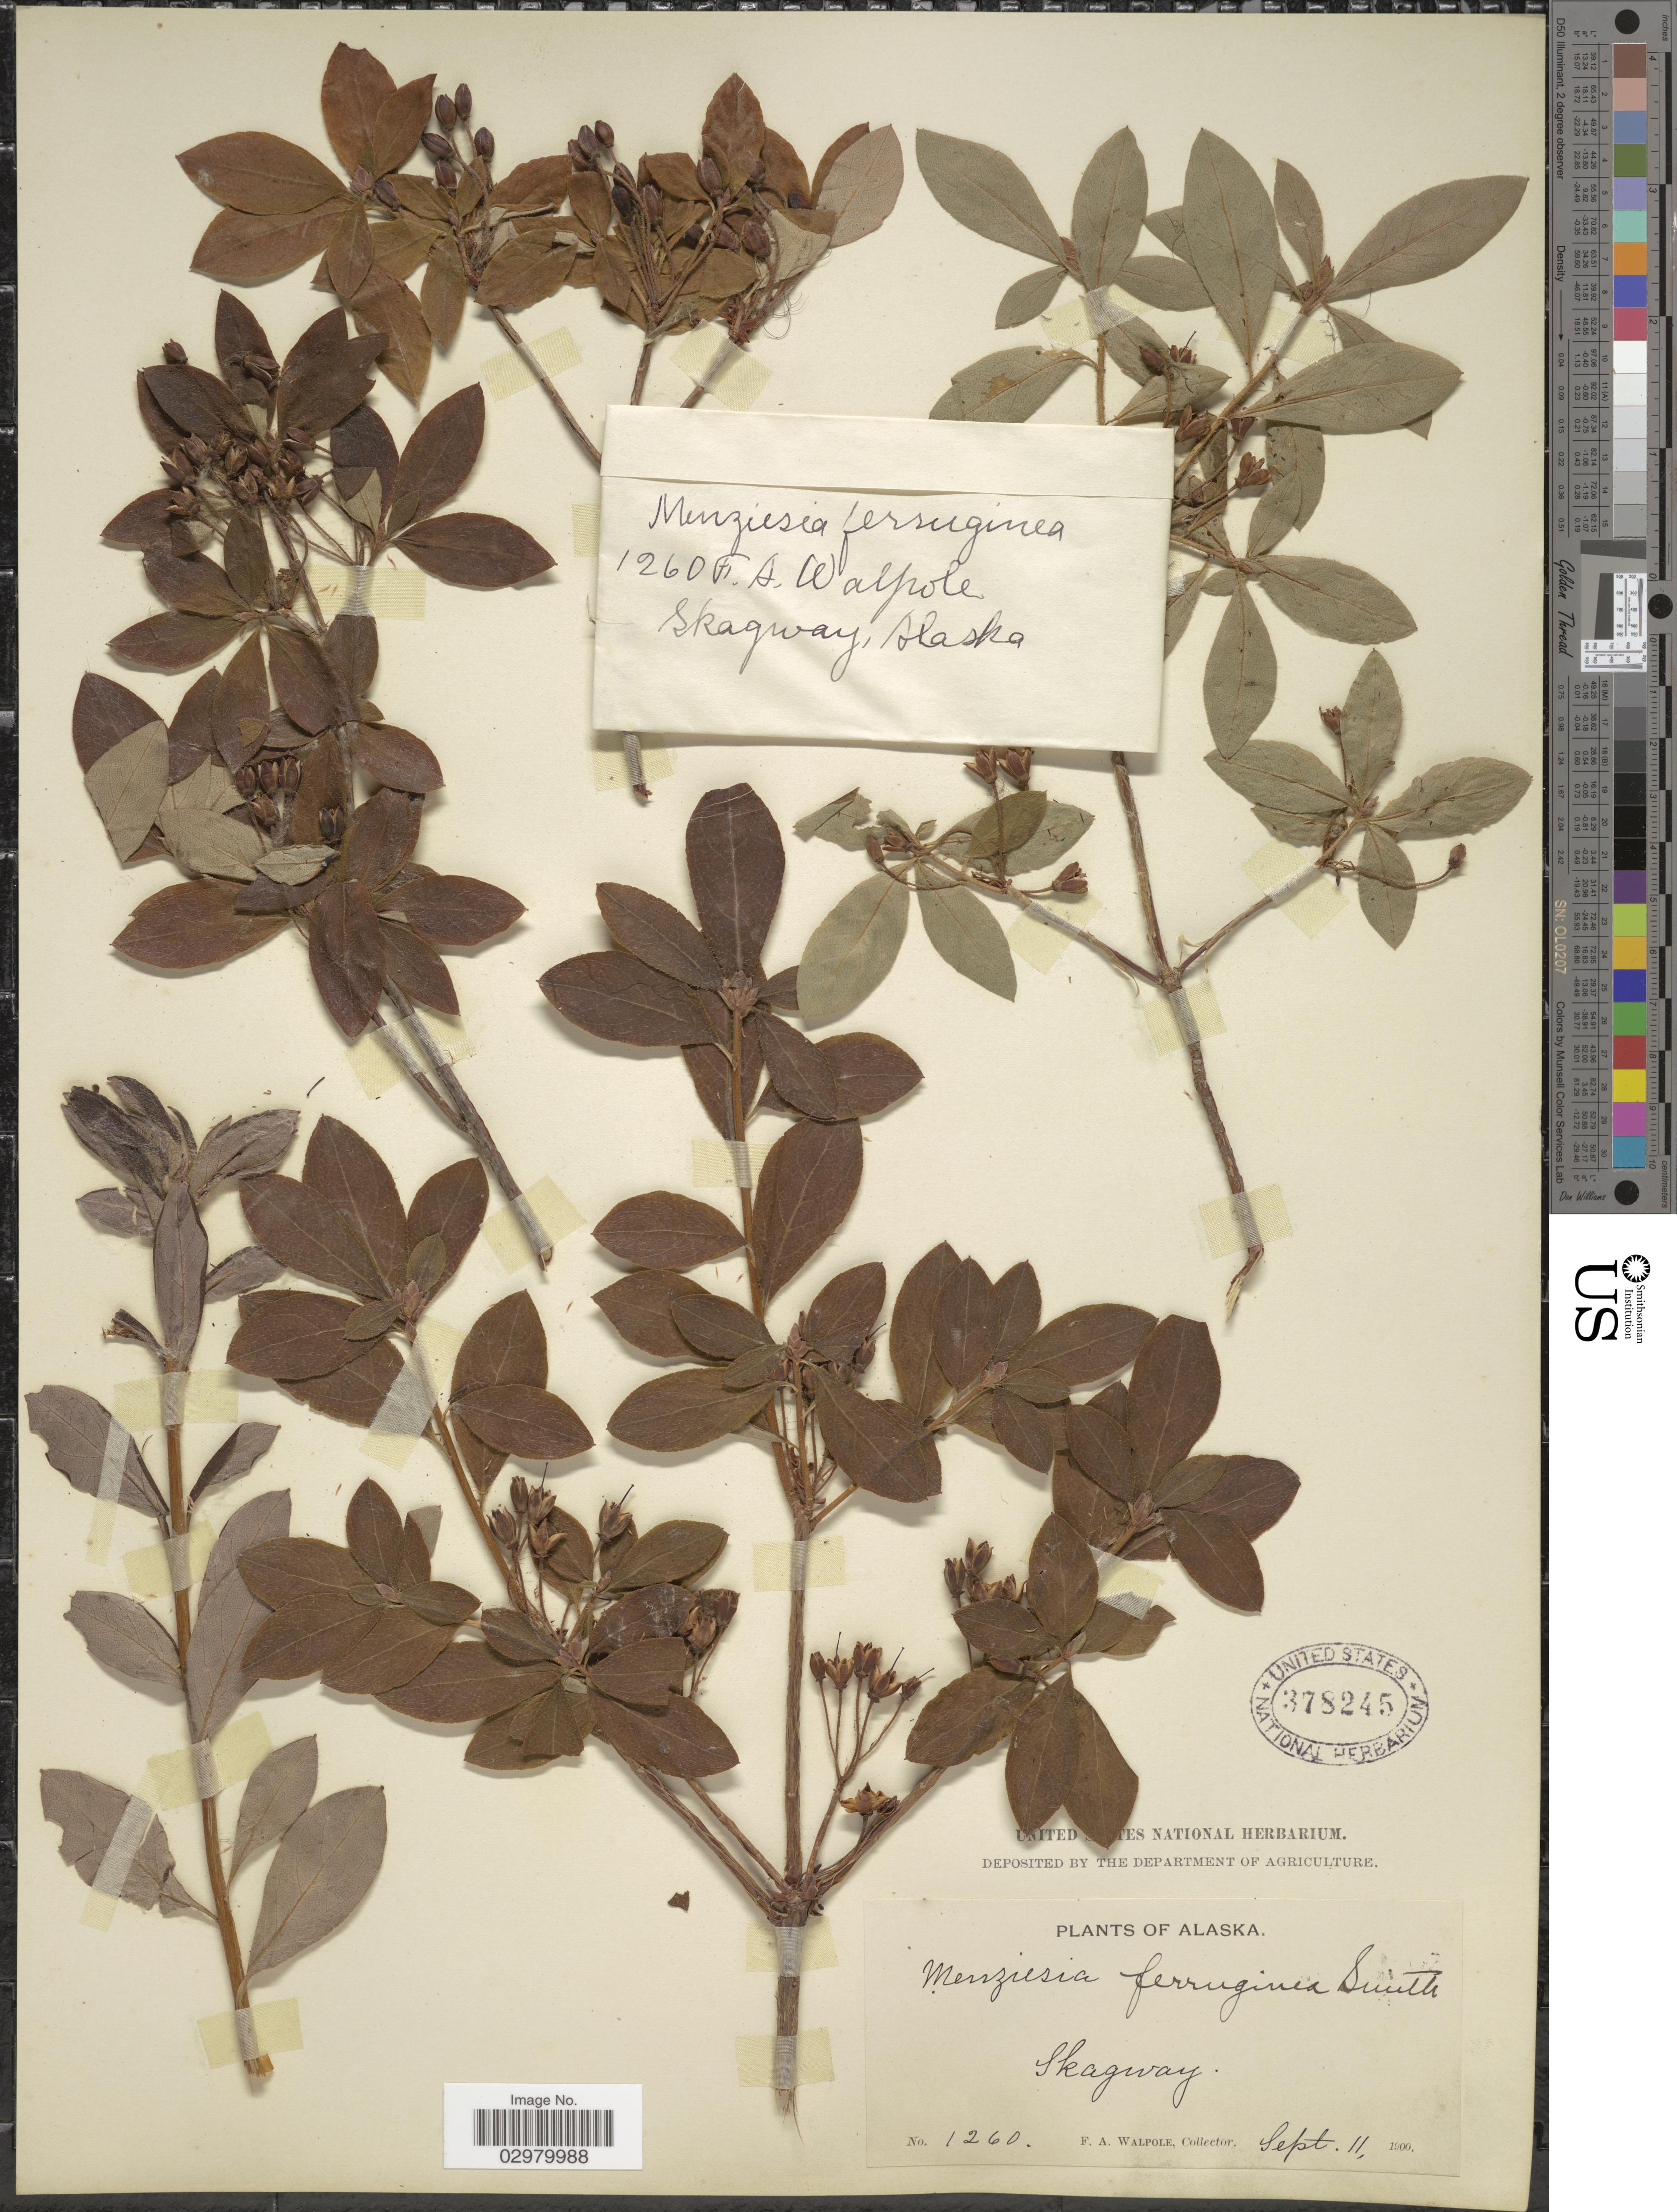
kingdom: Plantae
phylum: Tracheophyta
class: Magnoliopsida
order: Ericales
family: Ericaceae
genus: Menziesia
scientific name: Menziesia ferruginea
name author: Sm.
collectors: F. Walpole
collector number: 1260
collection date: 1900-09-11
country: United States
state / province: Alaska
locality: Skagway.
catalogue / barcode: US 378245